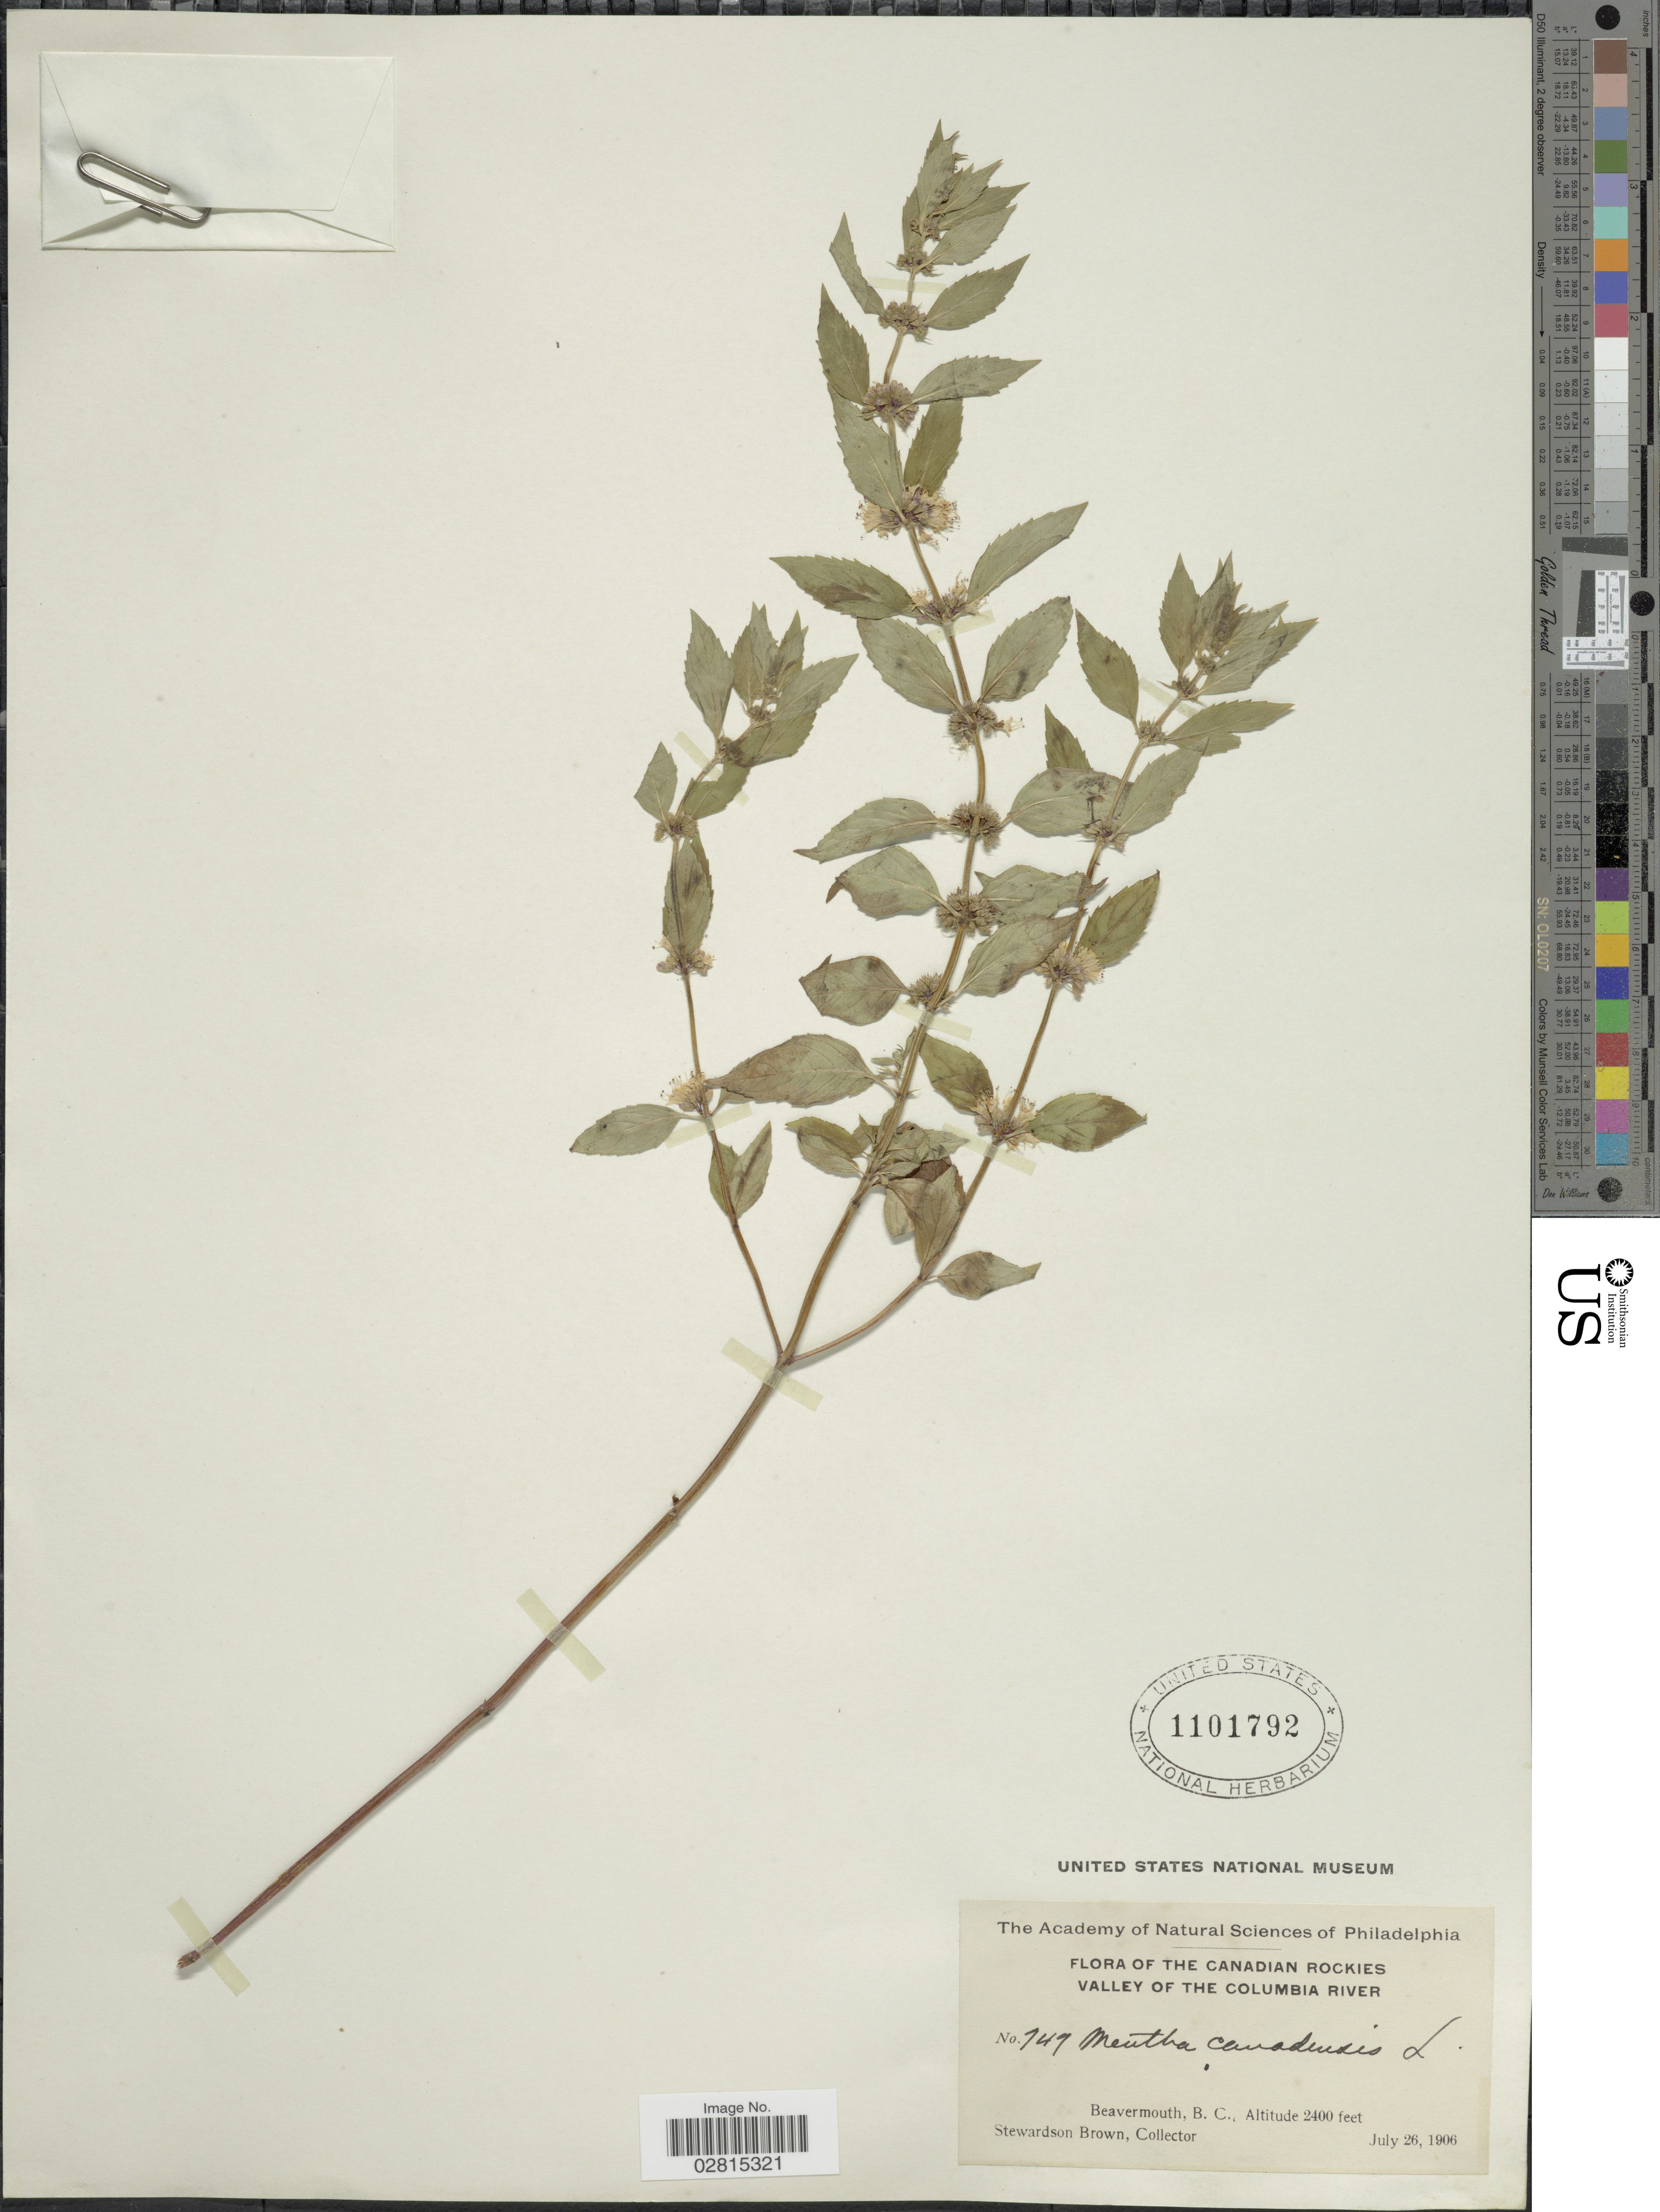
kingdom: Plantae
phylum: Tracheophyta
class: Magnoliopsida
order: Lamiales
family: Lamiaceae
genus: Mentha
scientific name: Mentha canadensis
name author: L.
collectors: S. Brown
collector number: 749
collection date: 1906-07-26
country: Canada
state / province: British Columbia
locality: Canadian Rockies. Valley of the Columbia River. Beavermouth.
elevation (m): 732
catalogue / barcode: US 1101792